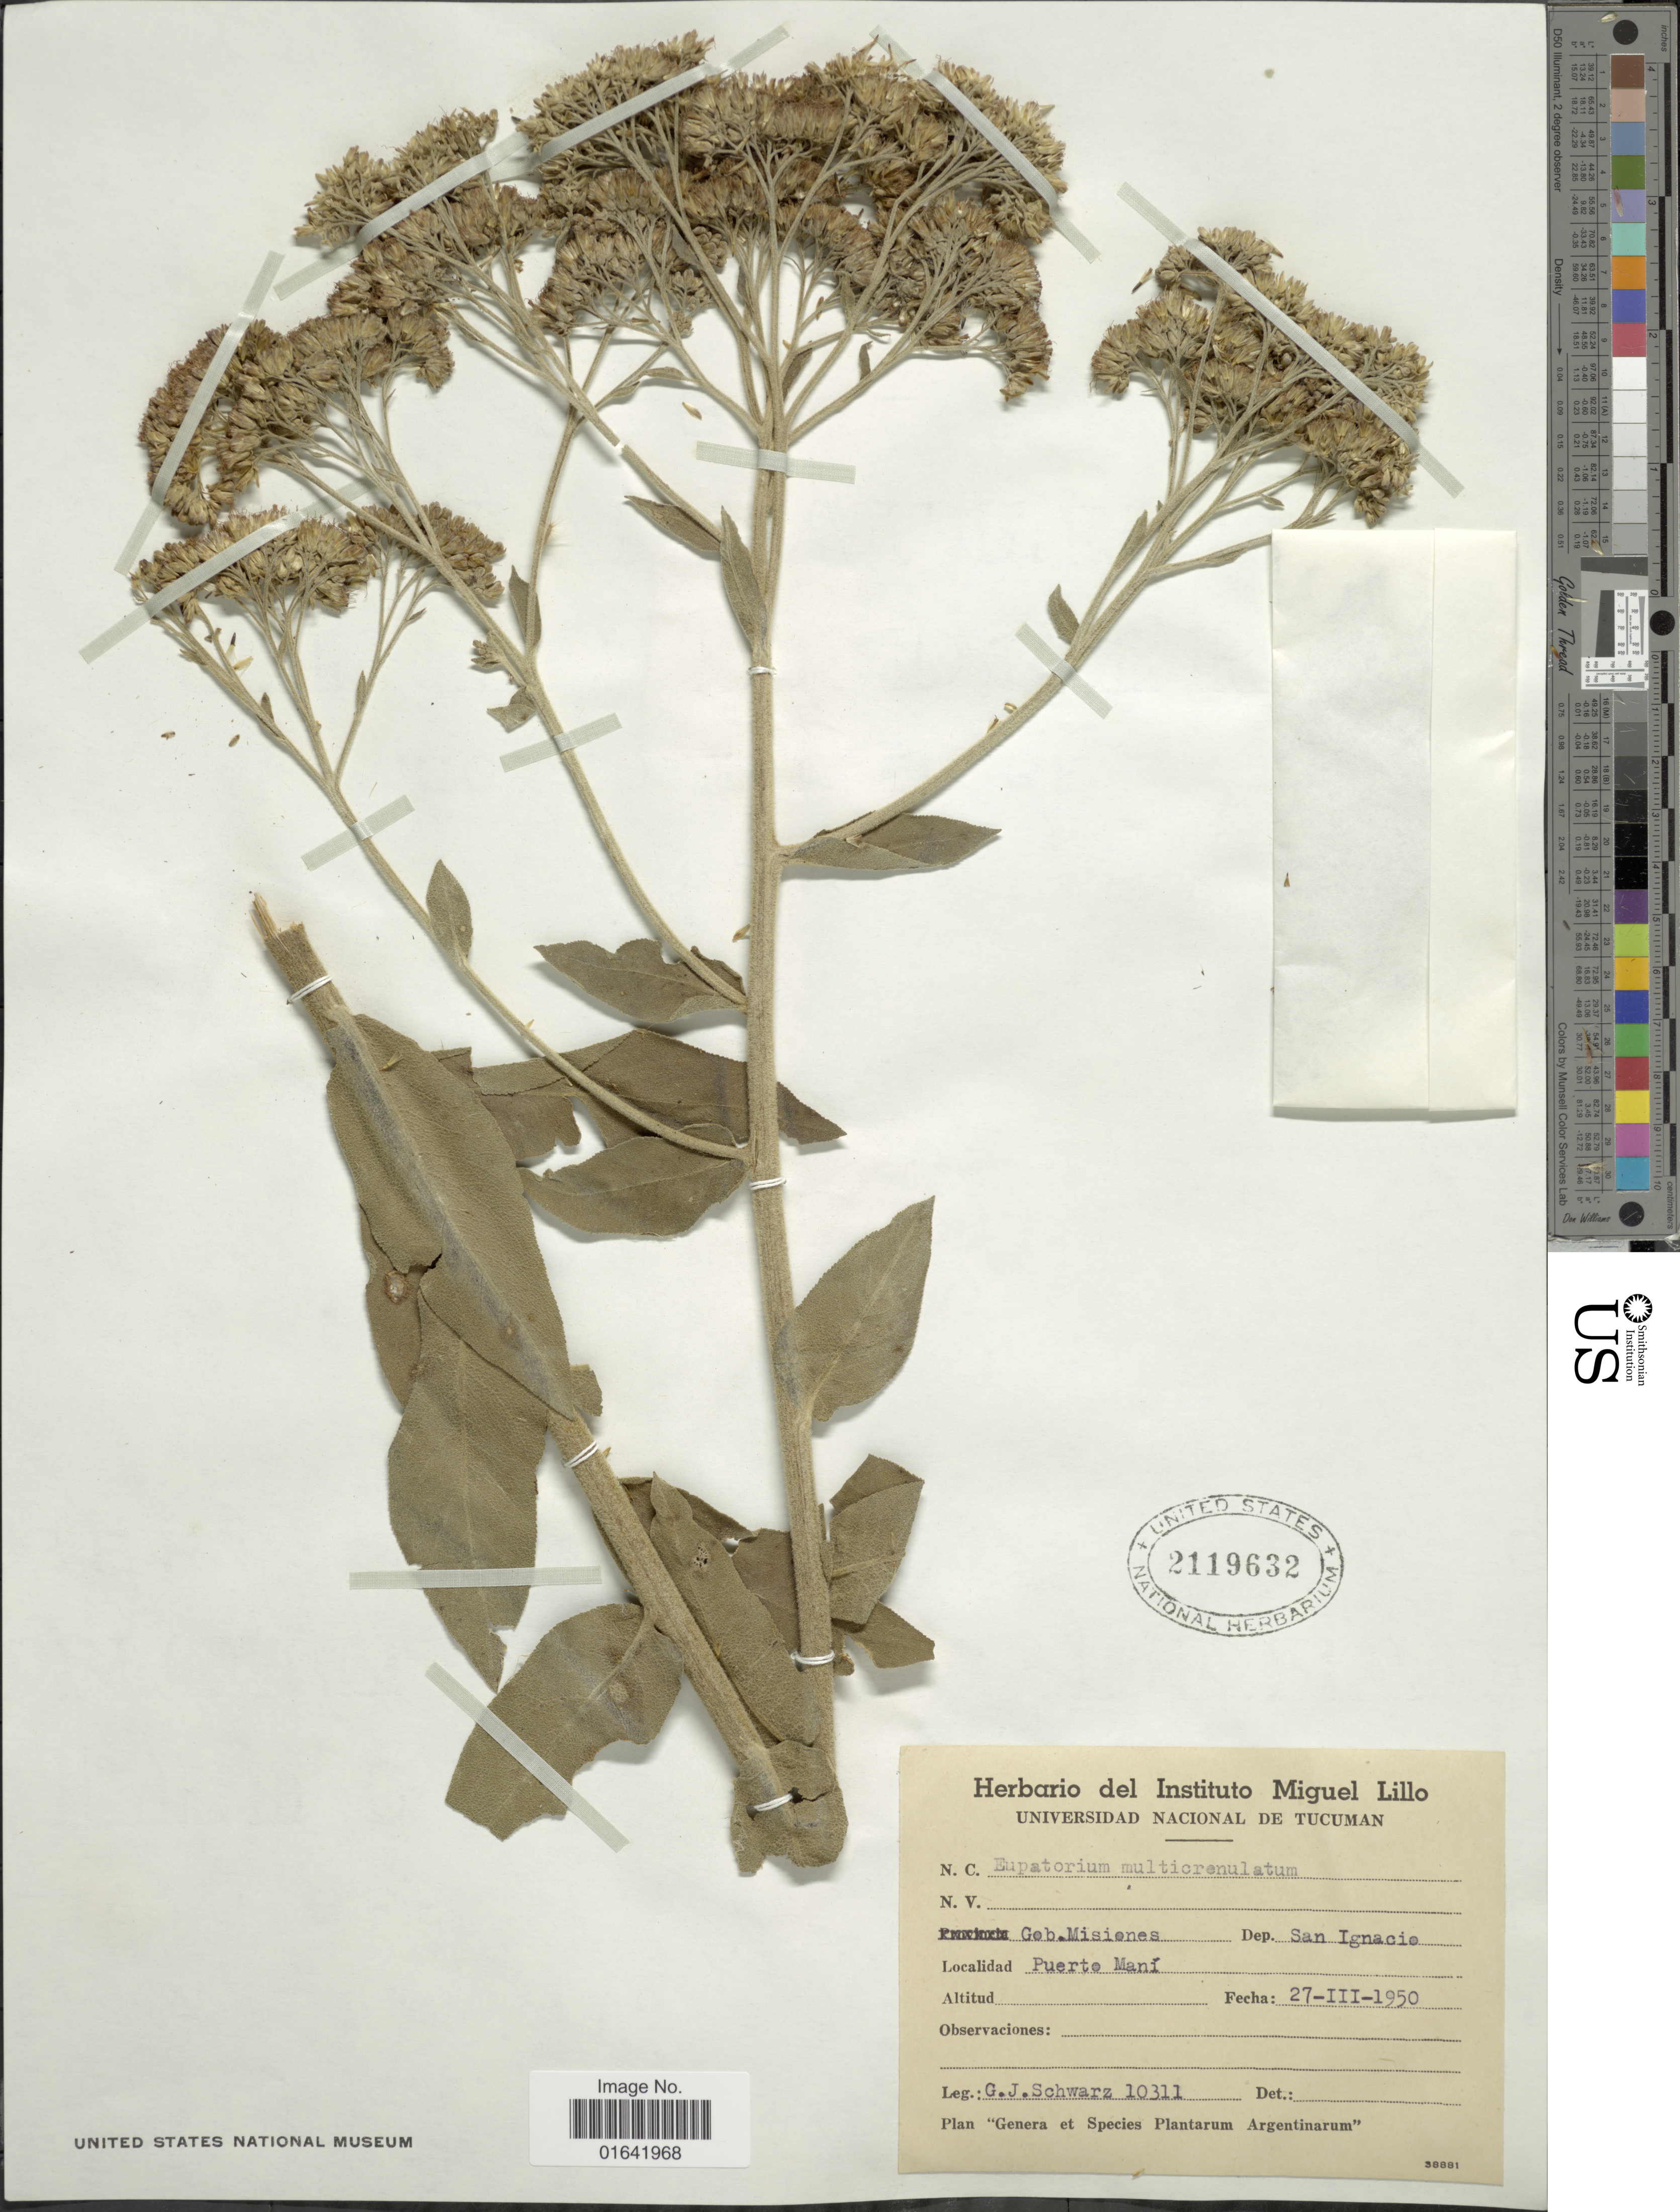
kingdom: Plantae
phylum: Tracheophyta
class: Magnoliopsida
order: Asterales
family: Asteraceae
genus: Disynaphia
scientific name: Disynaphia multicrenulata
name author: (Sch. Bip. ex Baker) R.M. King & H. Rob.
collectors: G. J. Schwarz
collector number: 10311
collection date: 1950-03-27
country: Argentina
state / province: Misiones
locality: Gob. Misiones, Dep. San Ignacio, Puerte Maní.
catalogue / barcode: US 2119632